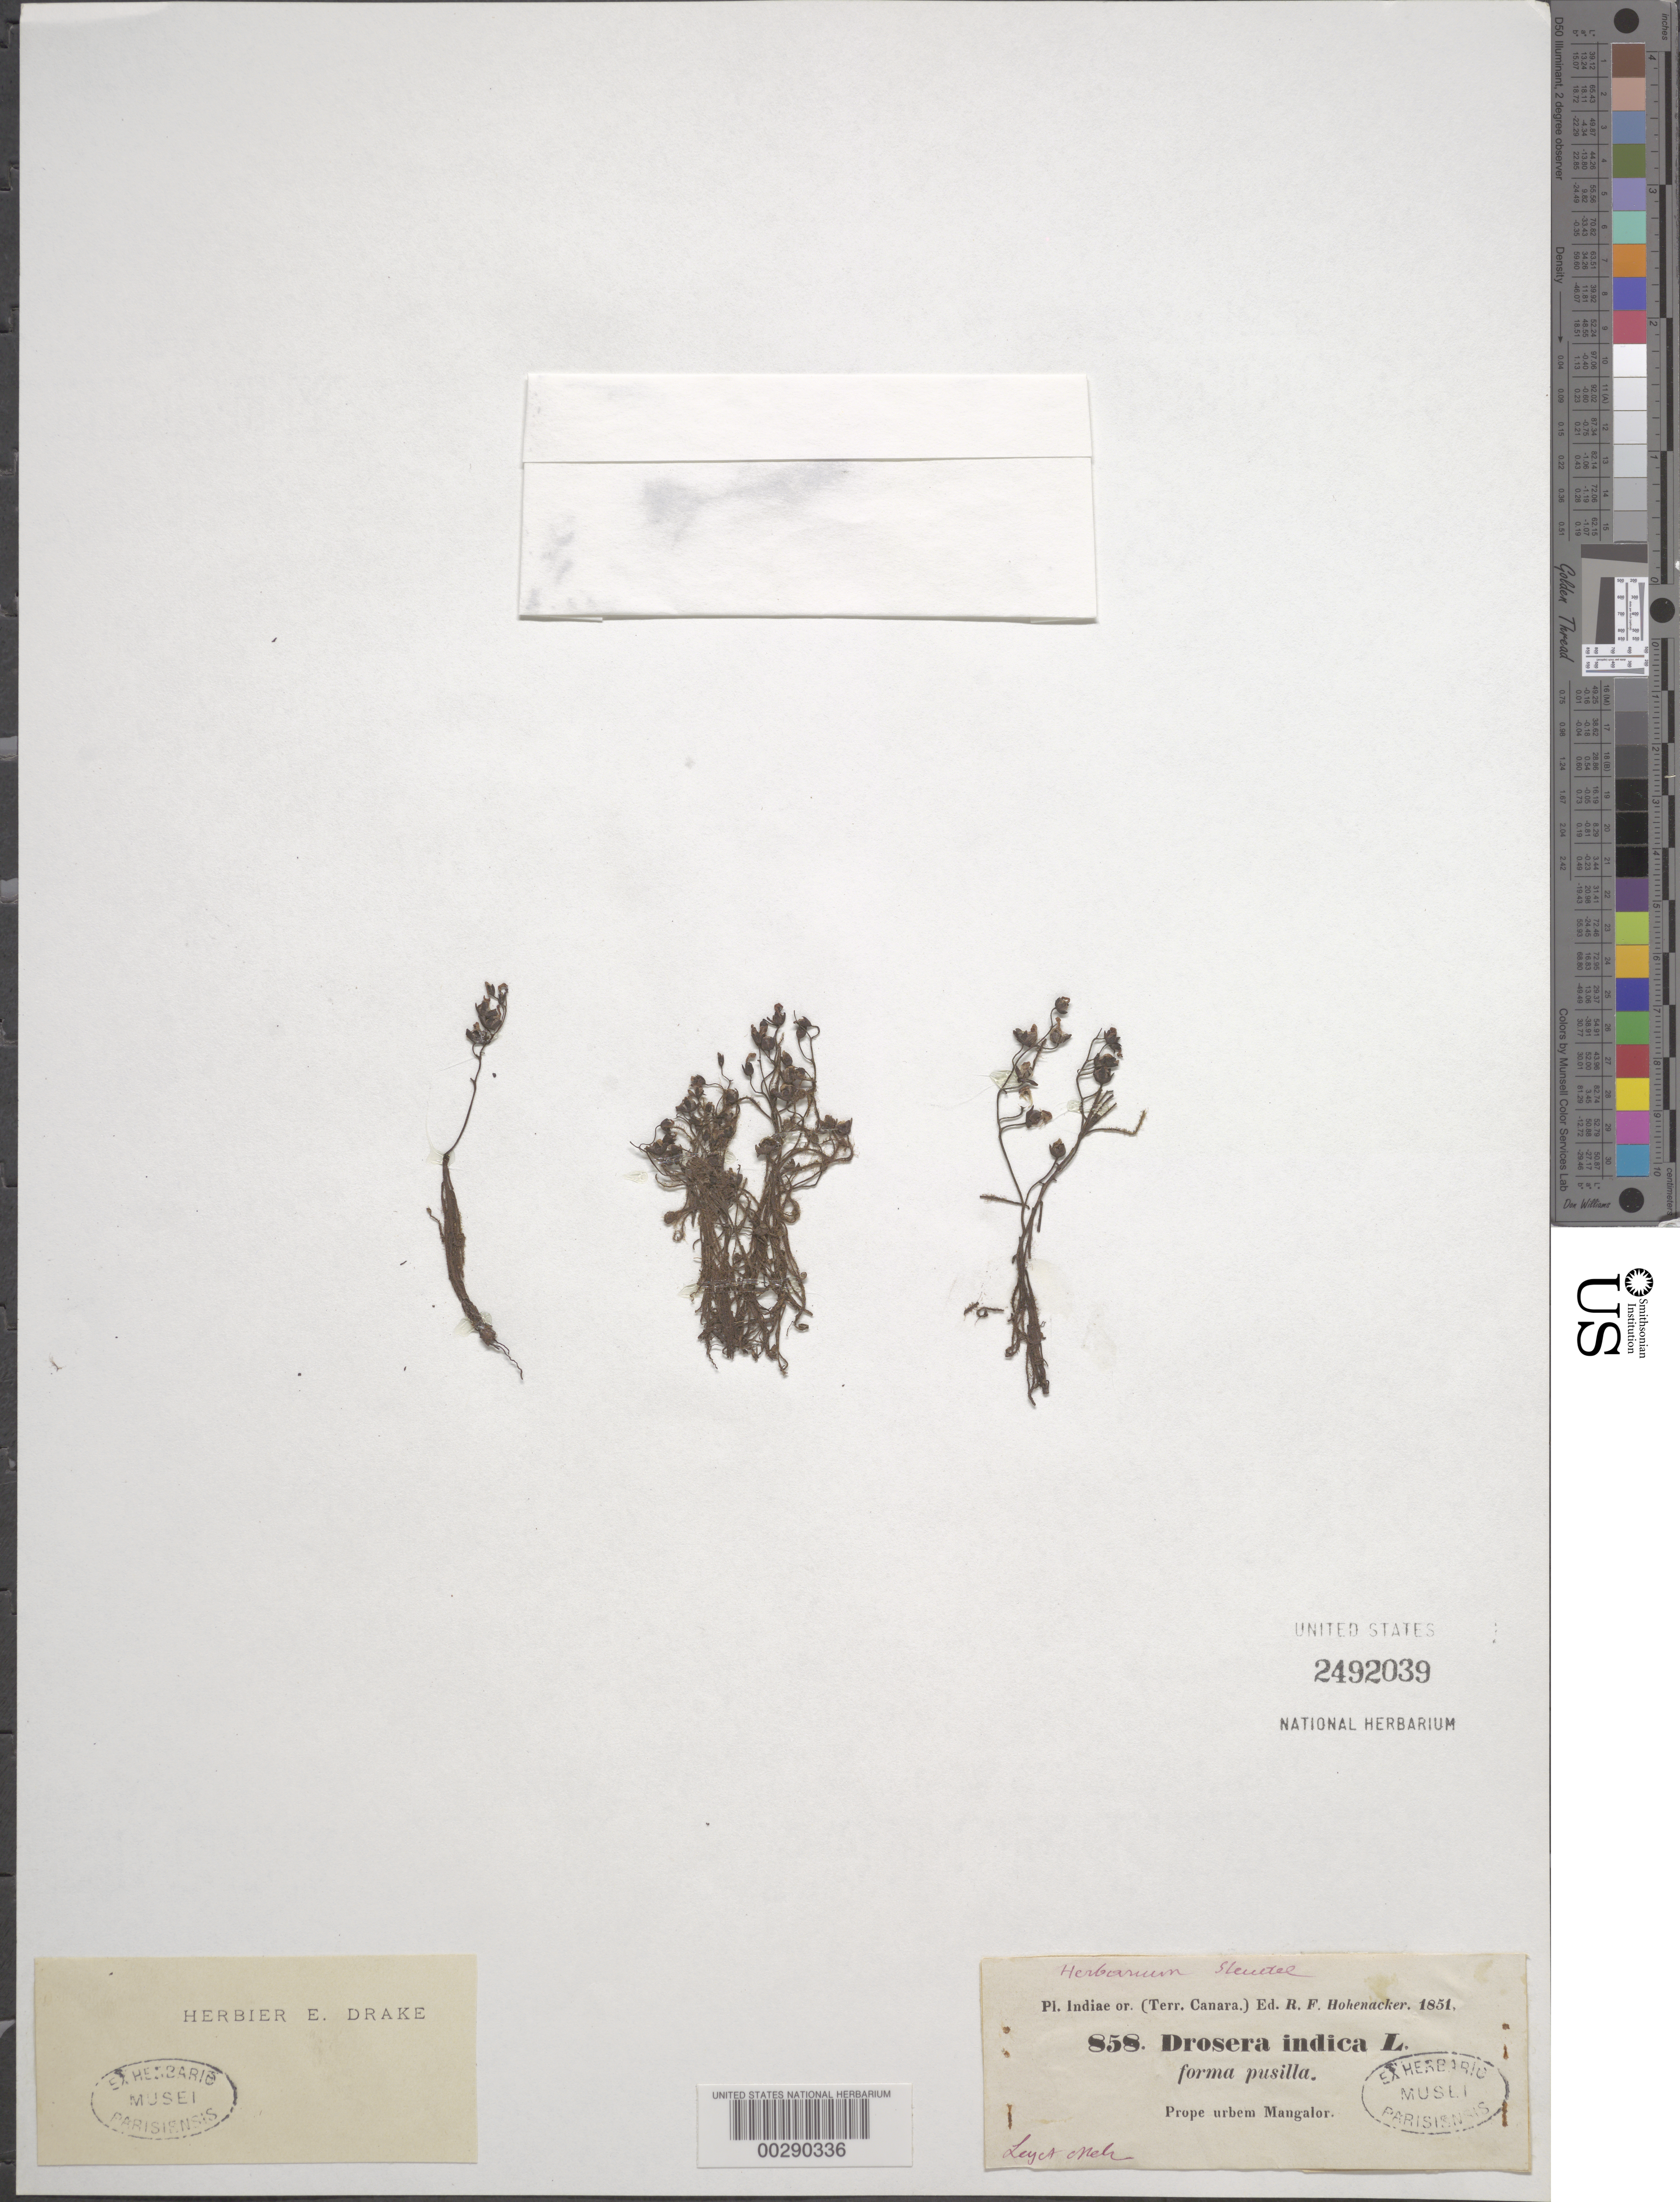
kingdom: Plantae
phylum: Tracheophyta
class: Magnoliopsida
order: Caryophyllales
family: Droseraceae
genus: Drosera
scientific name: Drosera indica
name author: L.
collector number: Pl. Indiae 858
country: India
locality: Prope urbem mangalor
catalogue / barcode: US 2492039